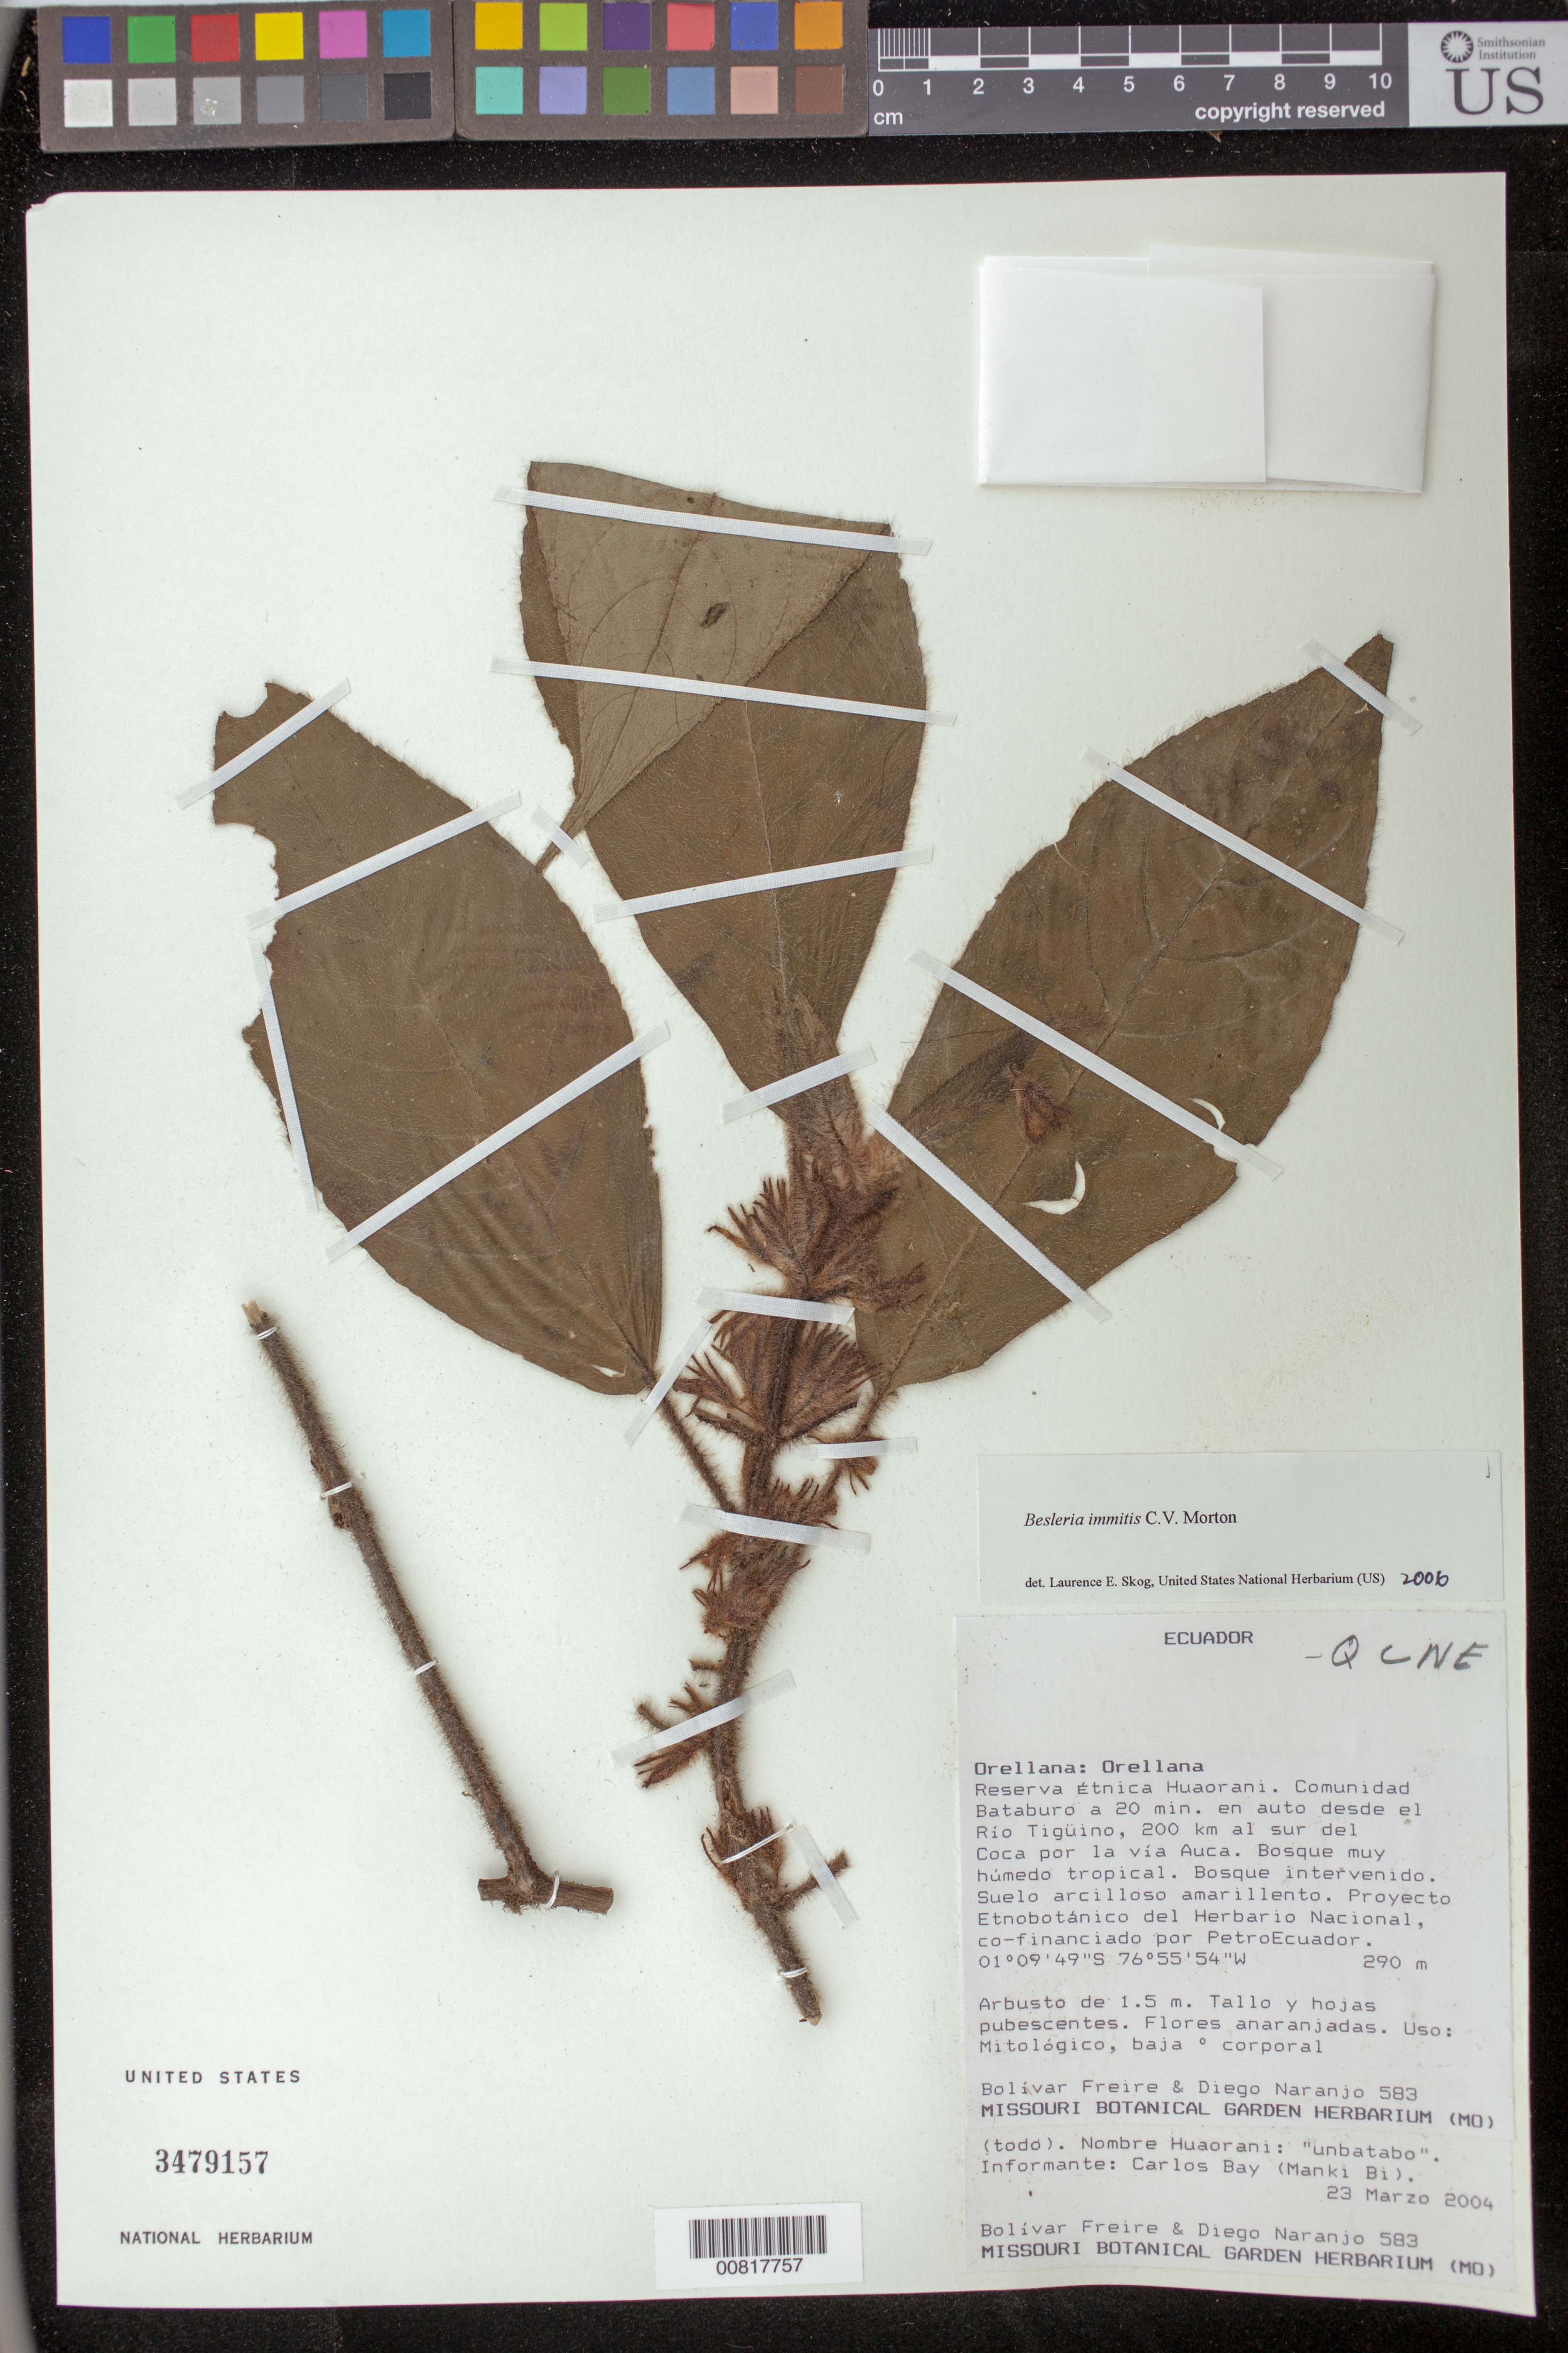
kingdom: Plantae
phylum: Tracheophyta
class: Magnoliopsida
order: Lamiales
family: Gesneriaceae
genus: Besleria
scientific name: Besleria immitis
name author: C.V. Morton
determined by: Skog, Laurence E.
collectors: B. Freire & D. Naranjo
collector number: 583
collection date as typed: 23 Mar 2004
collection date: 2004-03-23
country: Ecuador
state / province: Orellana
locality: Orellana: Orellana. Reserva Etnica Huaorani. Comunidad Bataburo a 20 min. en auto desde el Rio Tuguino, 200 km al sur del Coca por la via Auca.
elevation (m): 290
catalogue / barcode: US 3479157